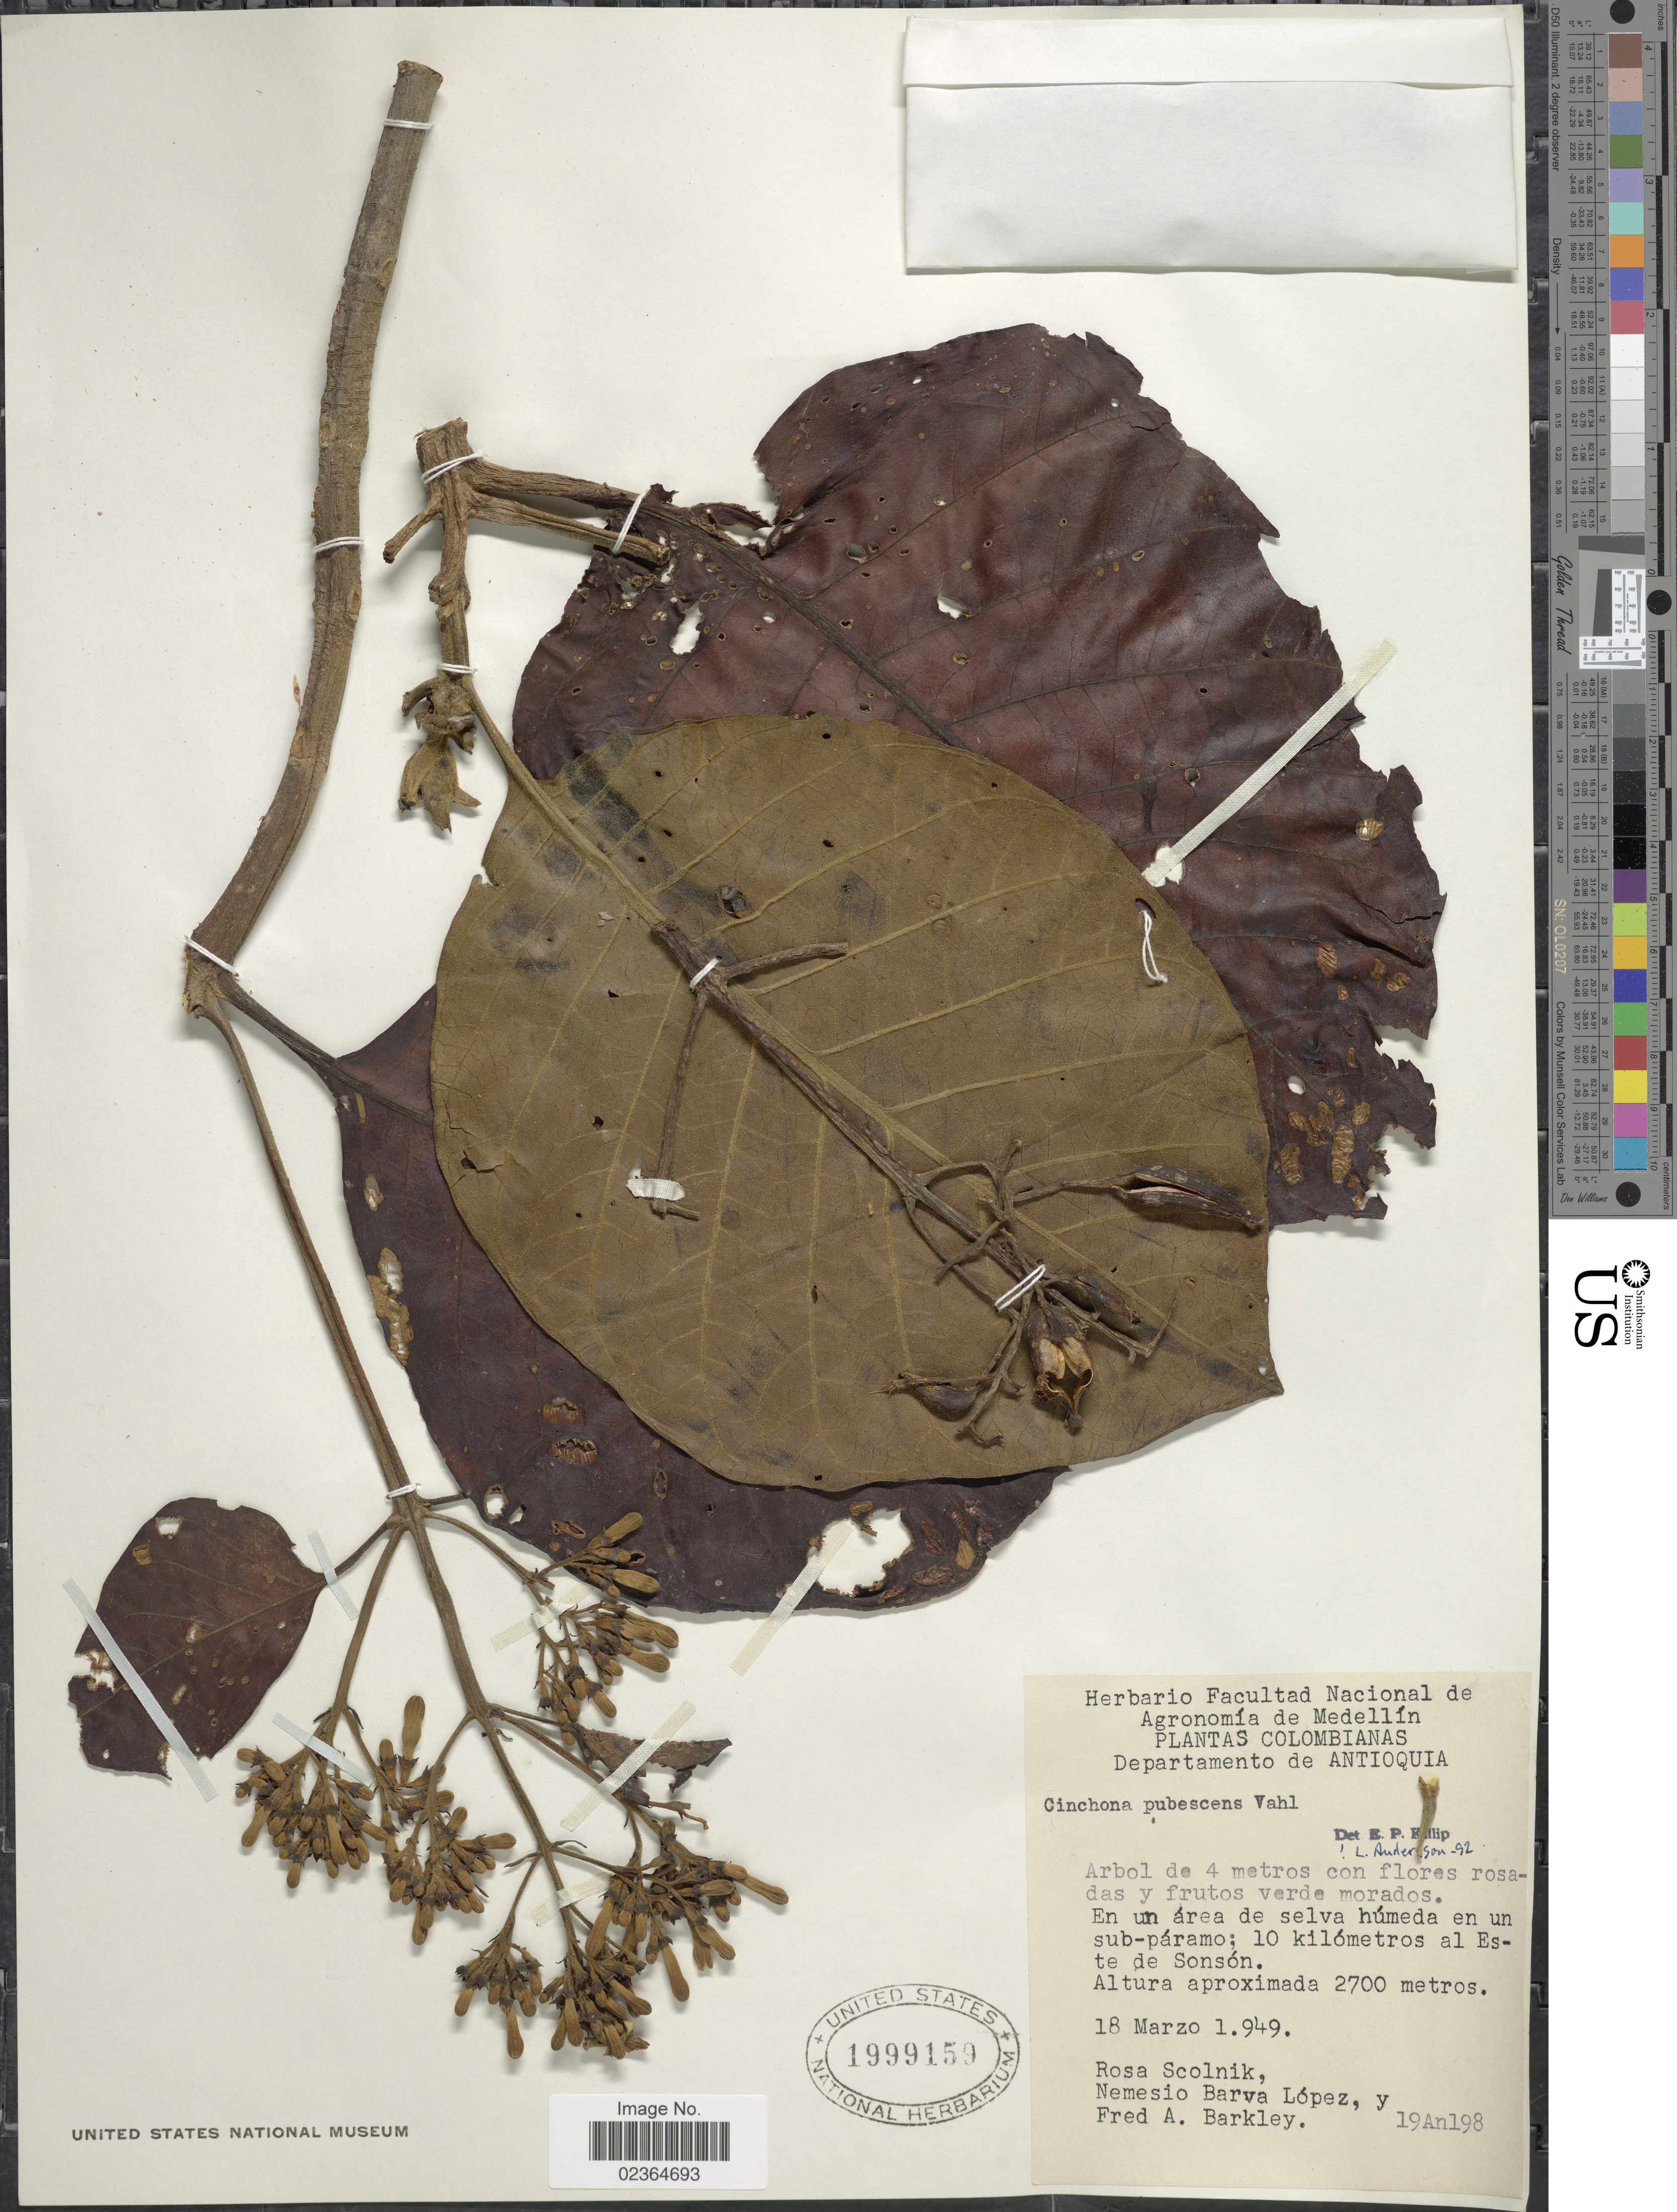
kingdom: Plantae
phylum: Tracheophyta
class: Magnoliopsida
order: Gentianales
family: Rubiaceae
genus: Cinchona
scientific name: Cinchona pubescens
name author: Vahl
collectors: R. Scolnik, N. Lopez & F. A. Barkley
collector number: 19An198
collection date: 1949-03-18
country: Colombia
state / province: Antioquia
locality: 10 kilómetros al Este de Sonsón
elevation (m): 2700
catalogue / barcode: US 1999159